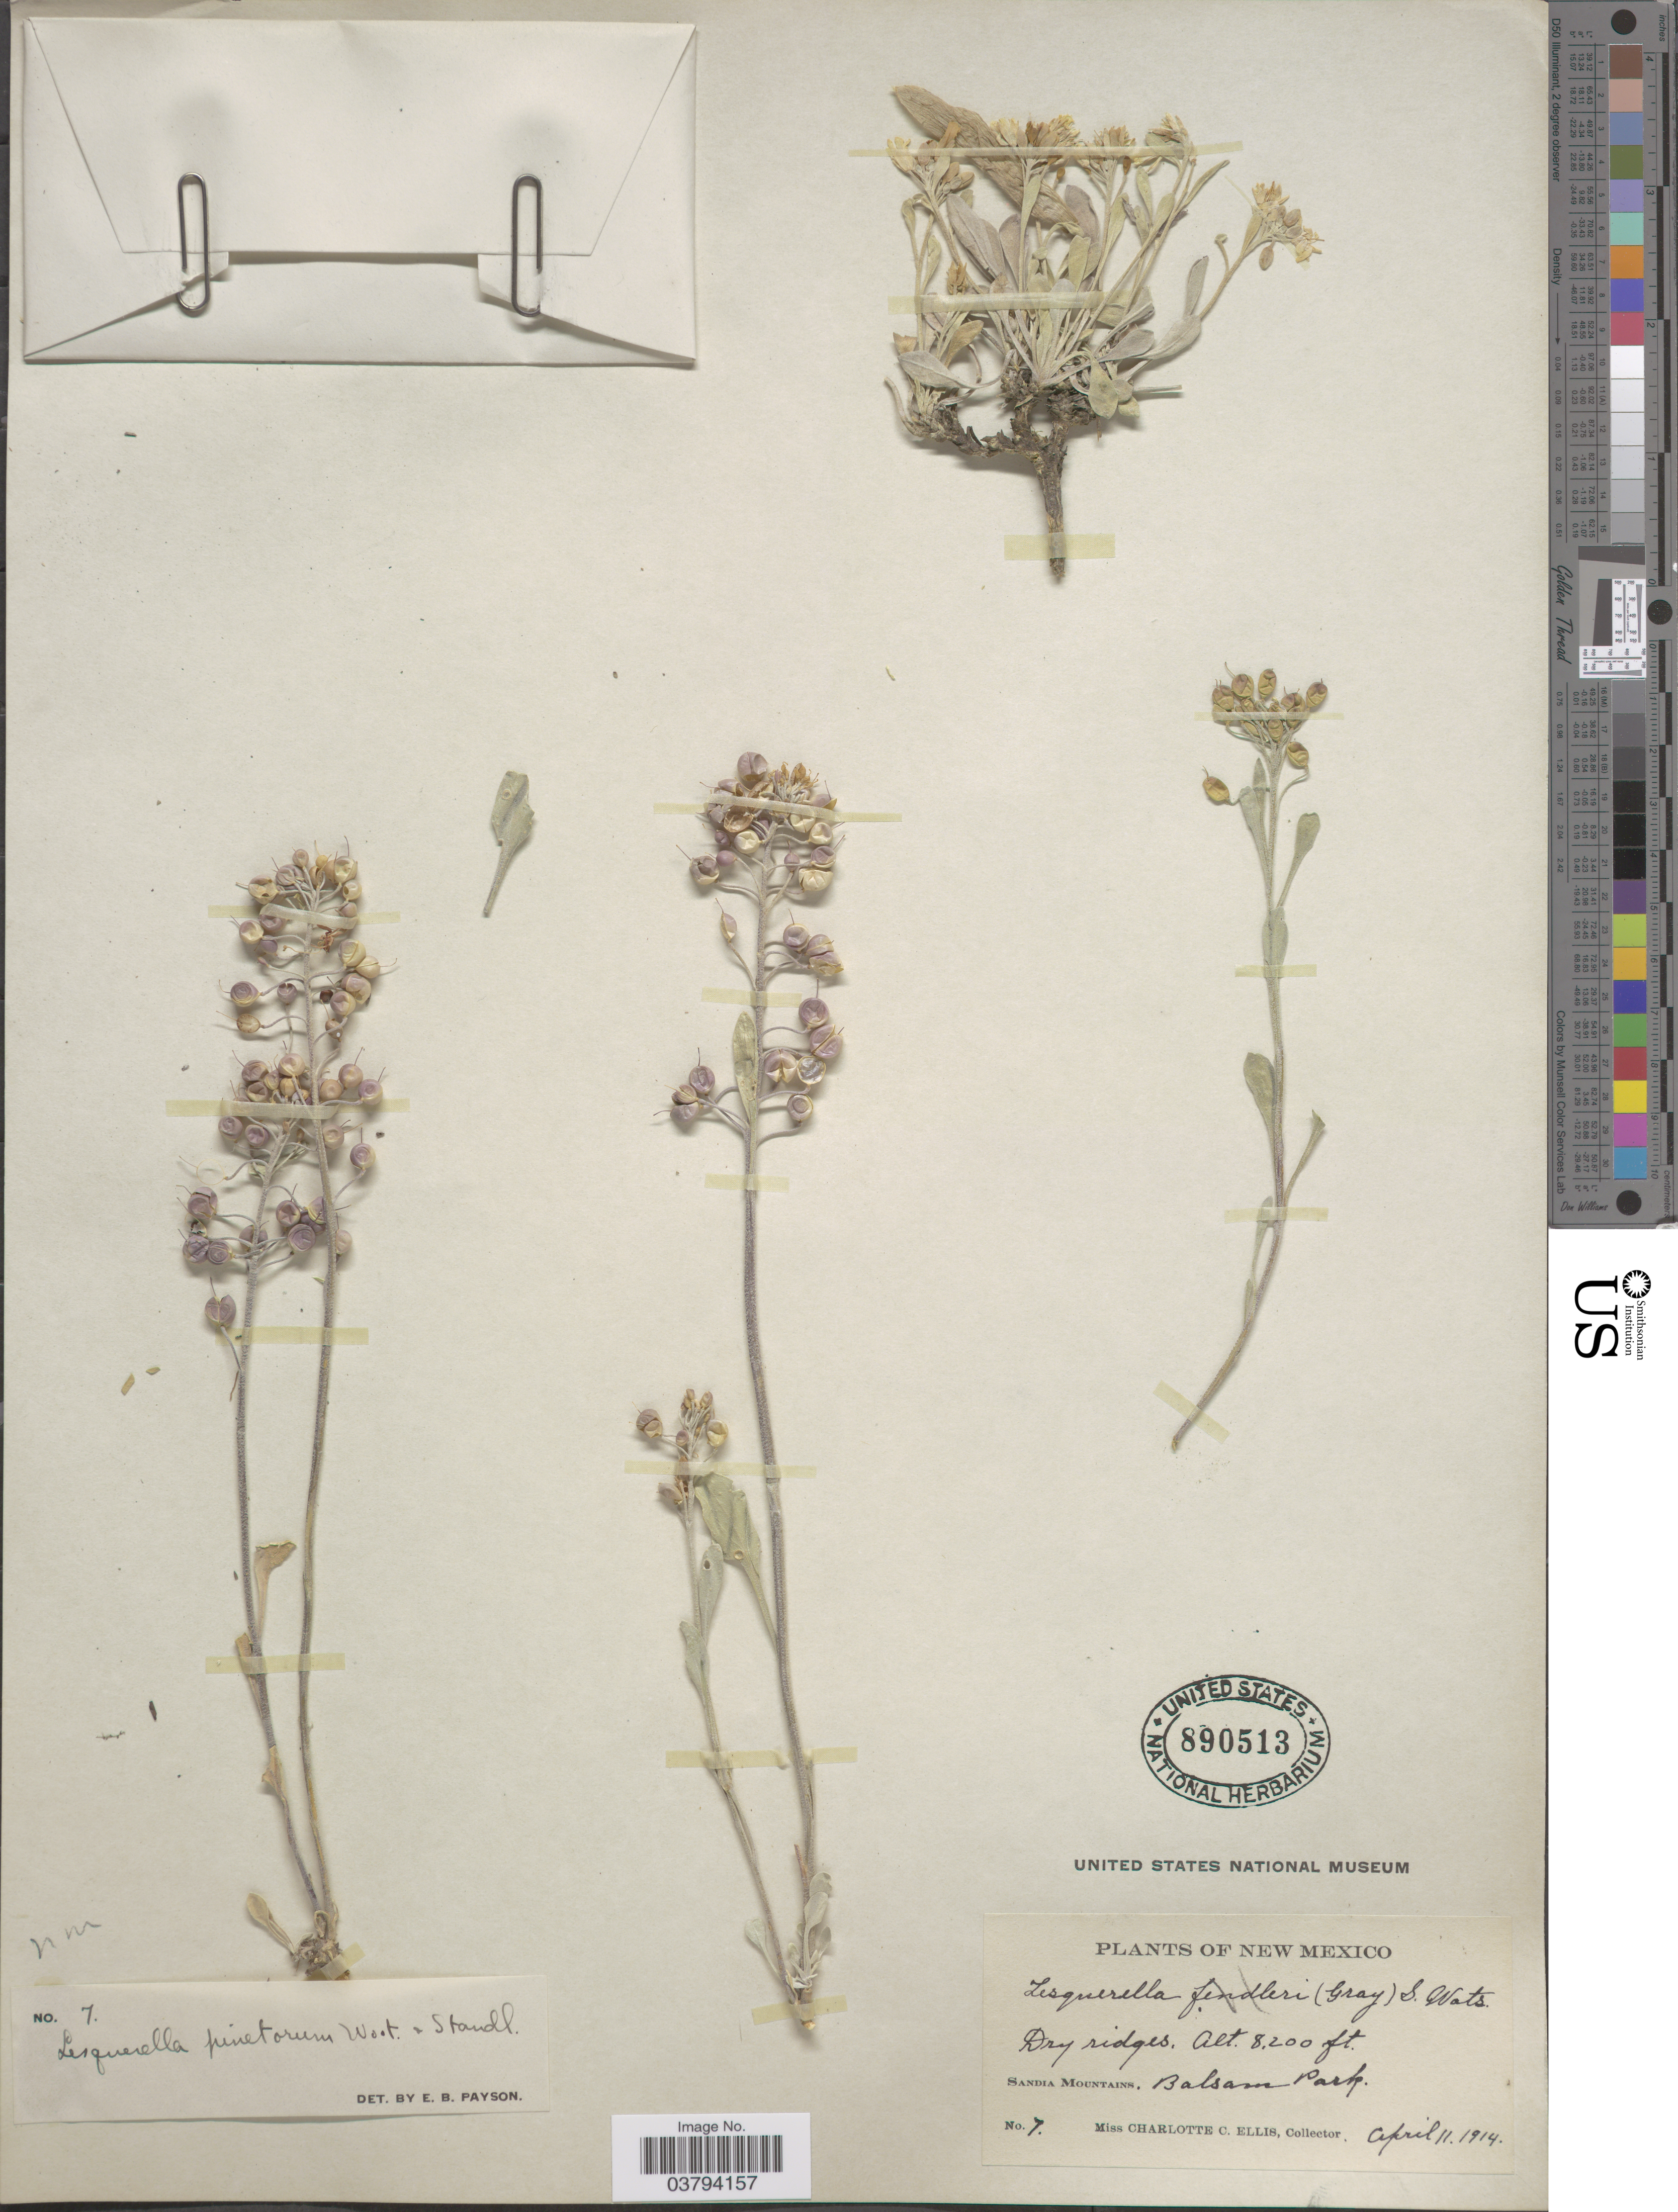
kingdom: Plantae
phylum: Tracheophyta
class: Magnoliopsida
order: Brassicales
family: Brassicaceae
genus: Lesquerella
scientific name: Lesquerella pinetorum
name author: Wooton & Standl.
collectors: C. C. Ellis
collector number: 7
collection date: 1914-04-11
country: United States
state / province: New Mexico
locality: Sandia Mountains. Balsam Park.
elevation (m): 2499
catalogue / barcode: US 890513